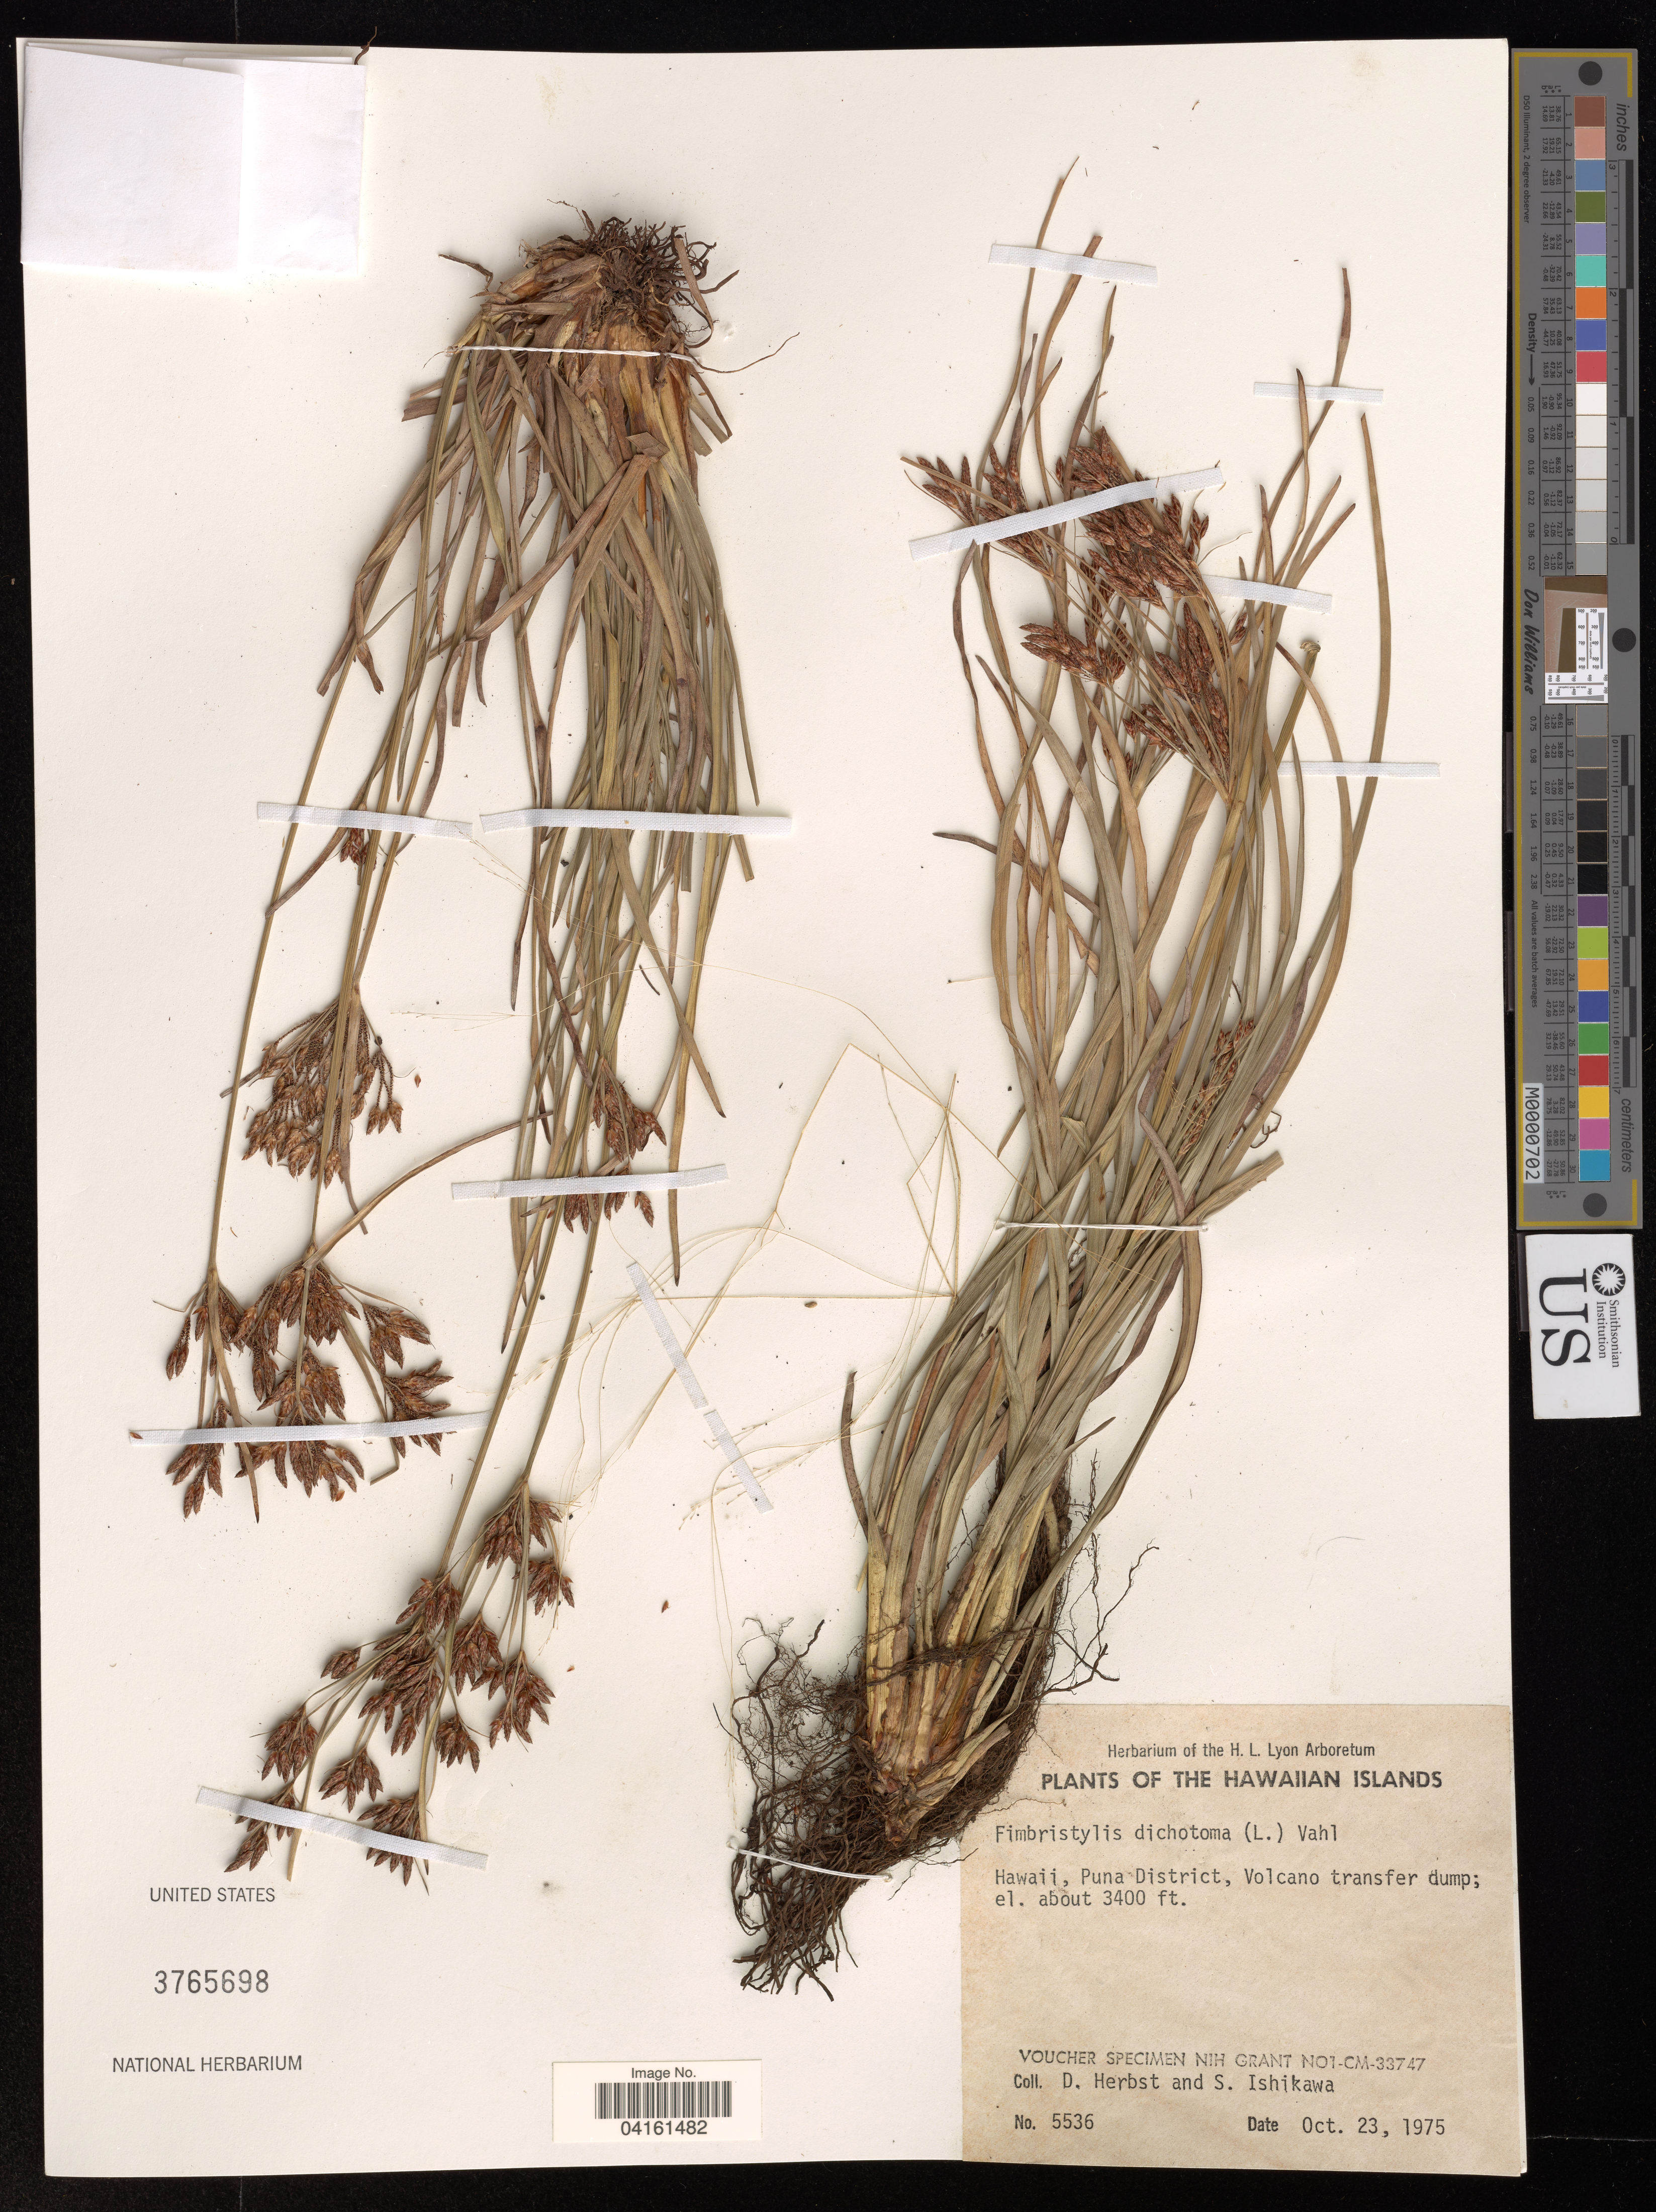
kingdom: Plantae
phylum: Tracheophyta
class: Liliopsida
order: Poales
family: Cyperaceae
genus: Fimbristylis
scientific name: Fimbristylis dichotoma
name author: (L.) Vahl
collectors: D. Herbst & S. Ishikawa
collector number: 5536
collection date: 1975-10-23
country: United States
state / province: Hawaii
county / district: Hawaii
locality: Puna District, Volcano transfer dump.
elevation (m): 1036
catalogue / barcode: US 3765698